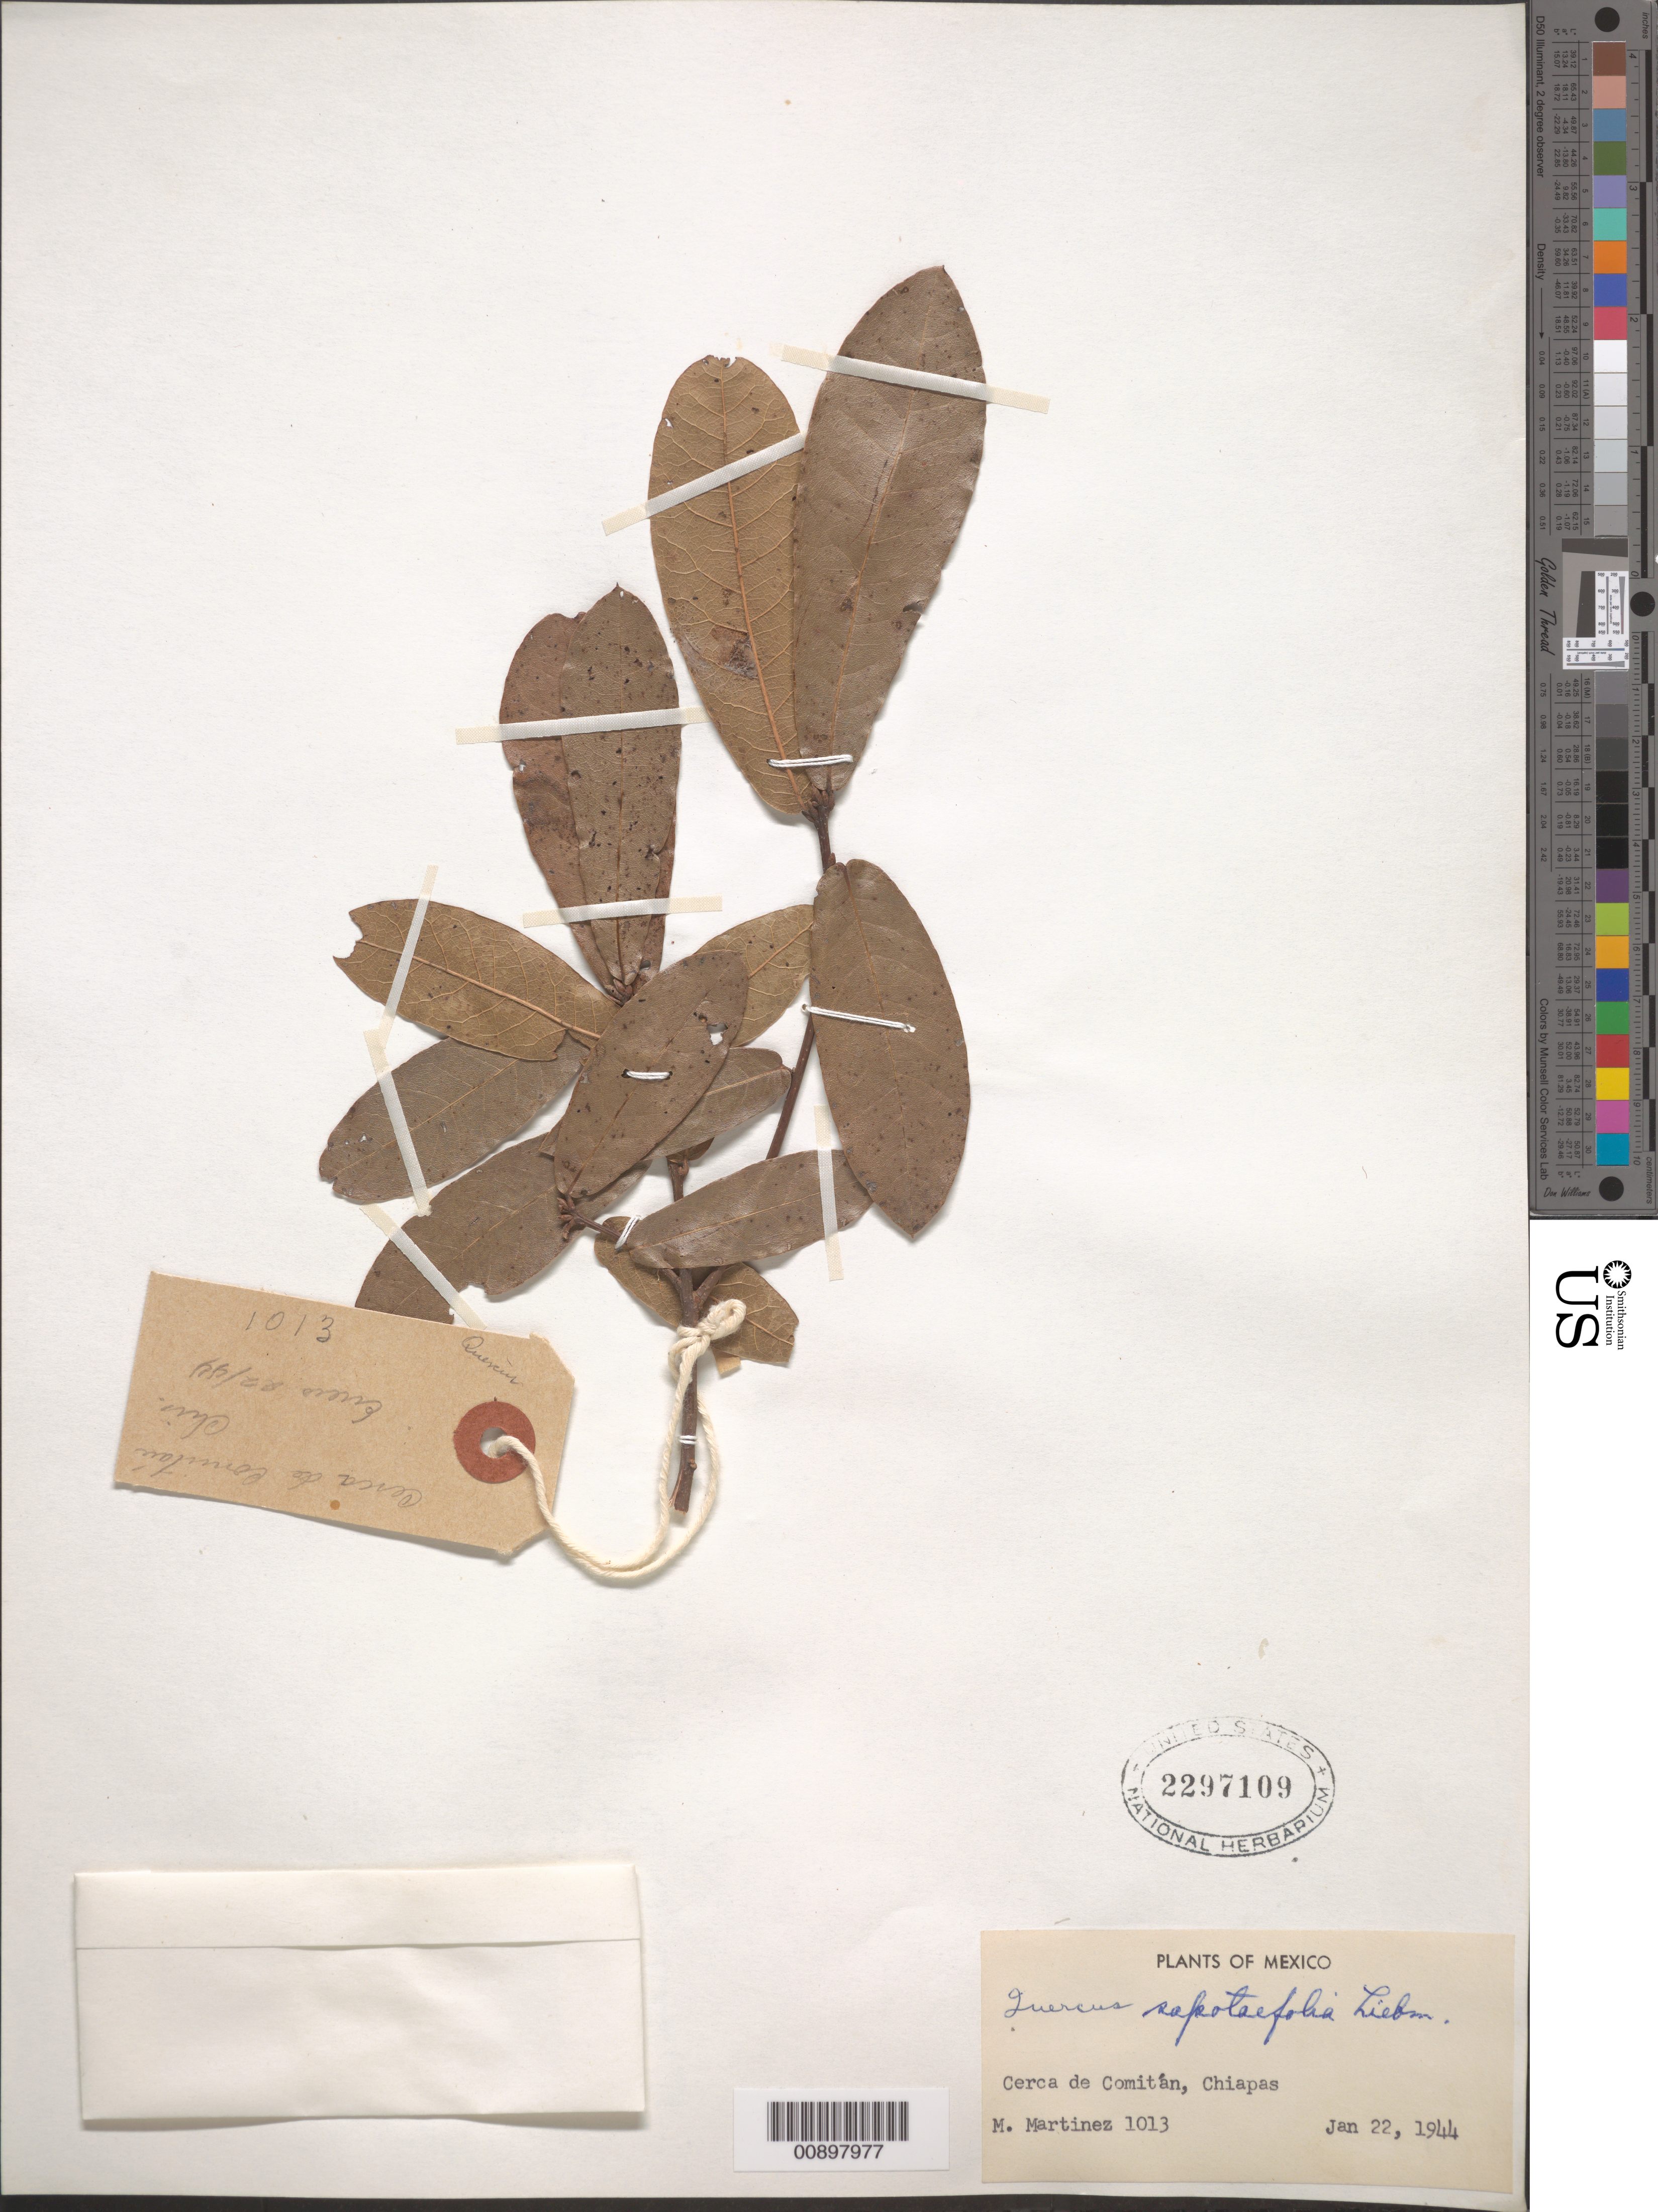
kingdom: Plantae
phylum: Tracheophyta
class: Magnoliopsida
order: Fagales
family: Fagaceae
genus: Quercus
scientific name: Quercus sapotifolia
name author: Liebm.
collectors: M. Martinez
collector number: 1013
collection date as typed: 22 Jan 1944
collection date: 1944-01-22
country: Mexico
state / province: Chiapas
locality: Cerca de Comitán, Chiapas.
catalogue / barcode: US 2297109